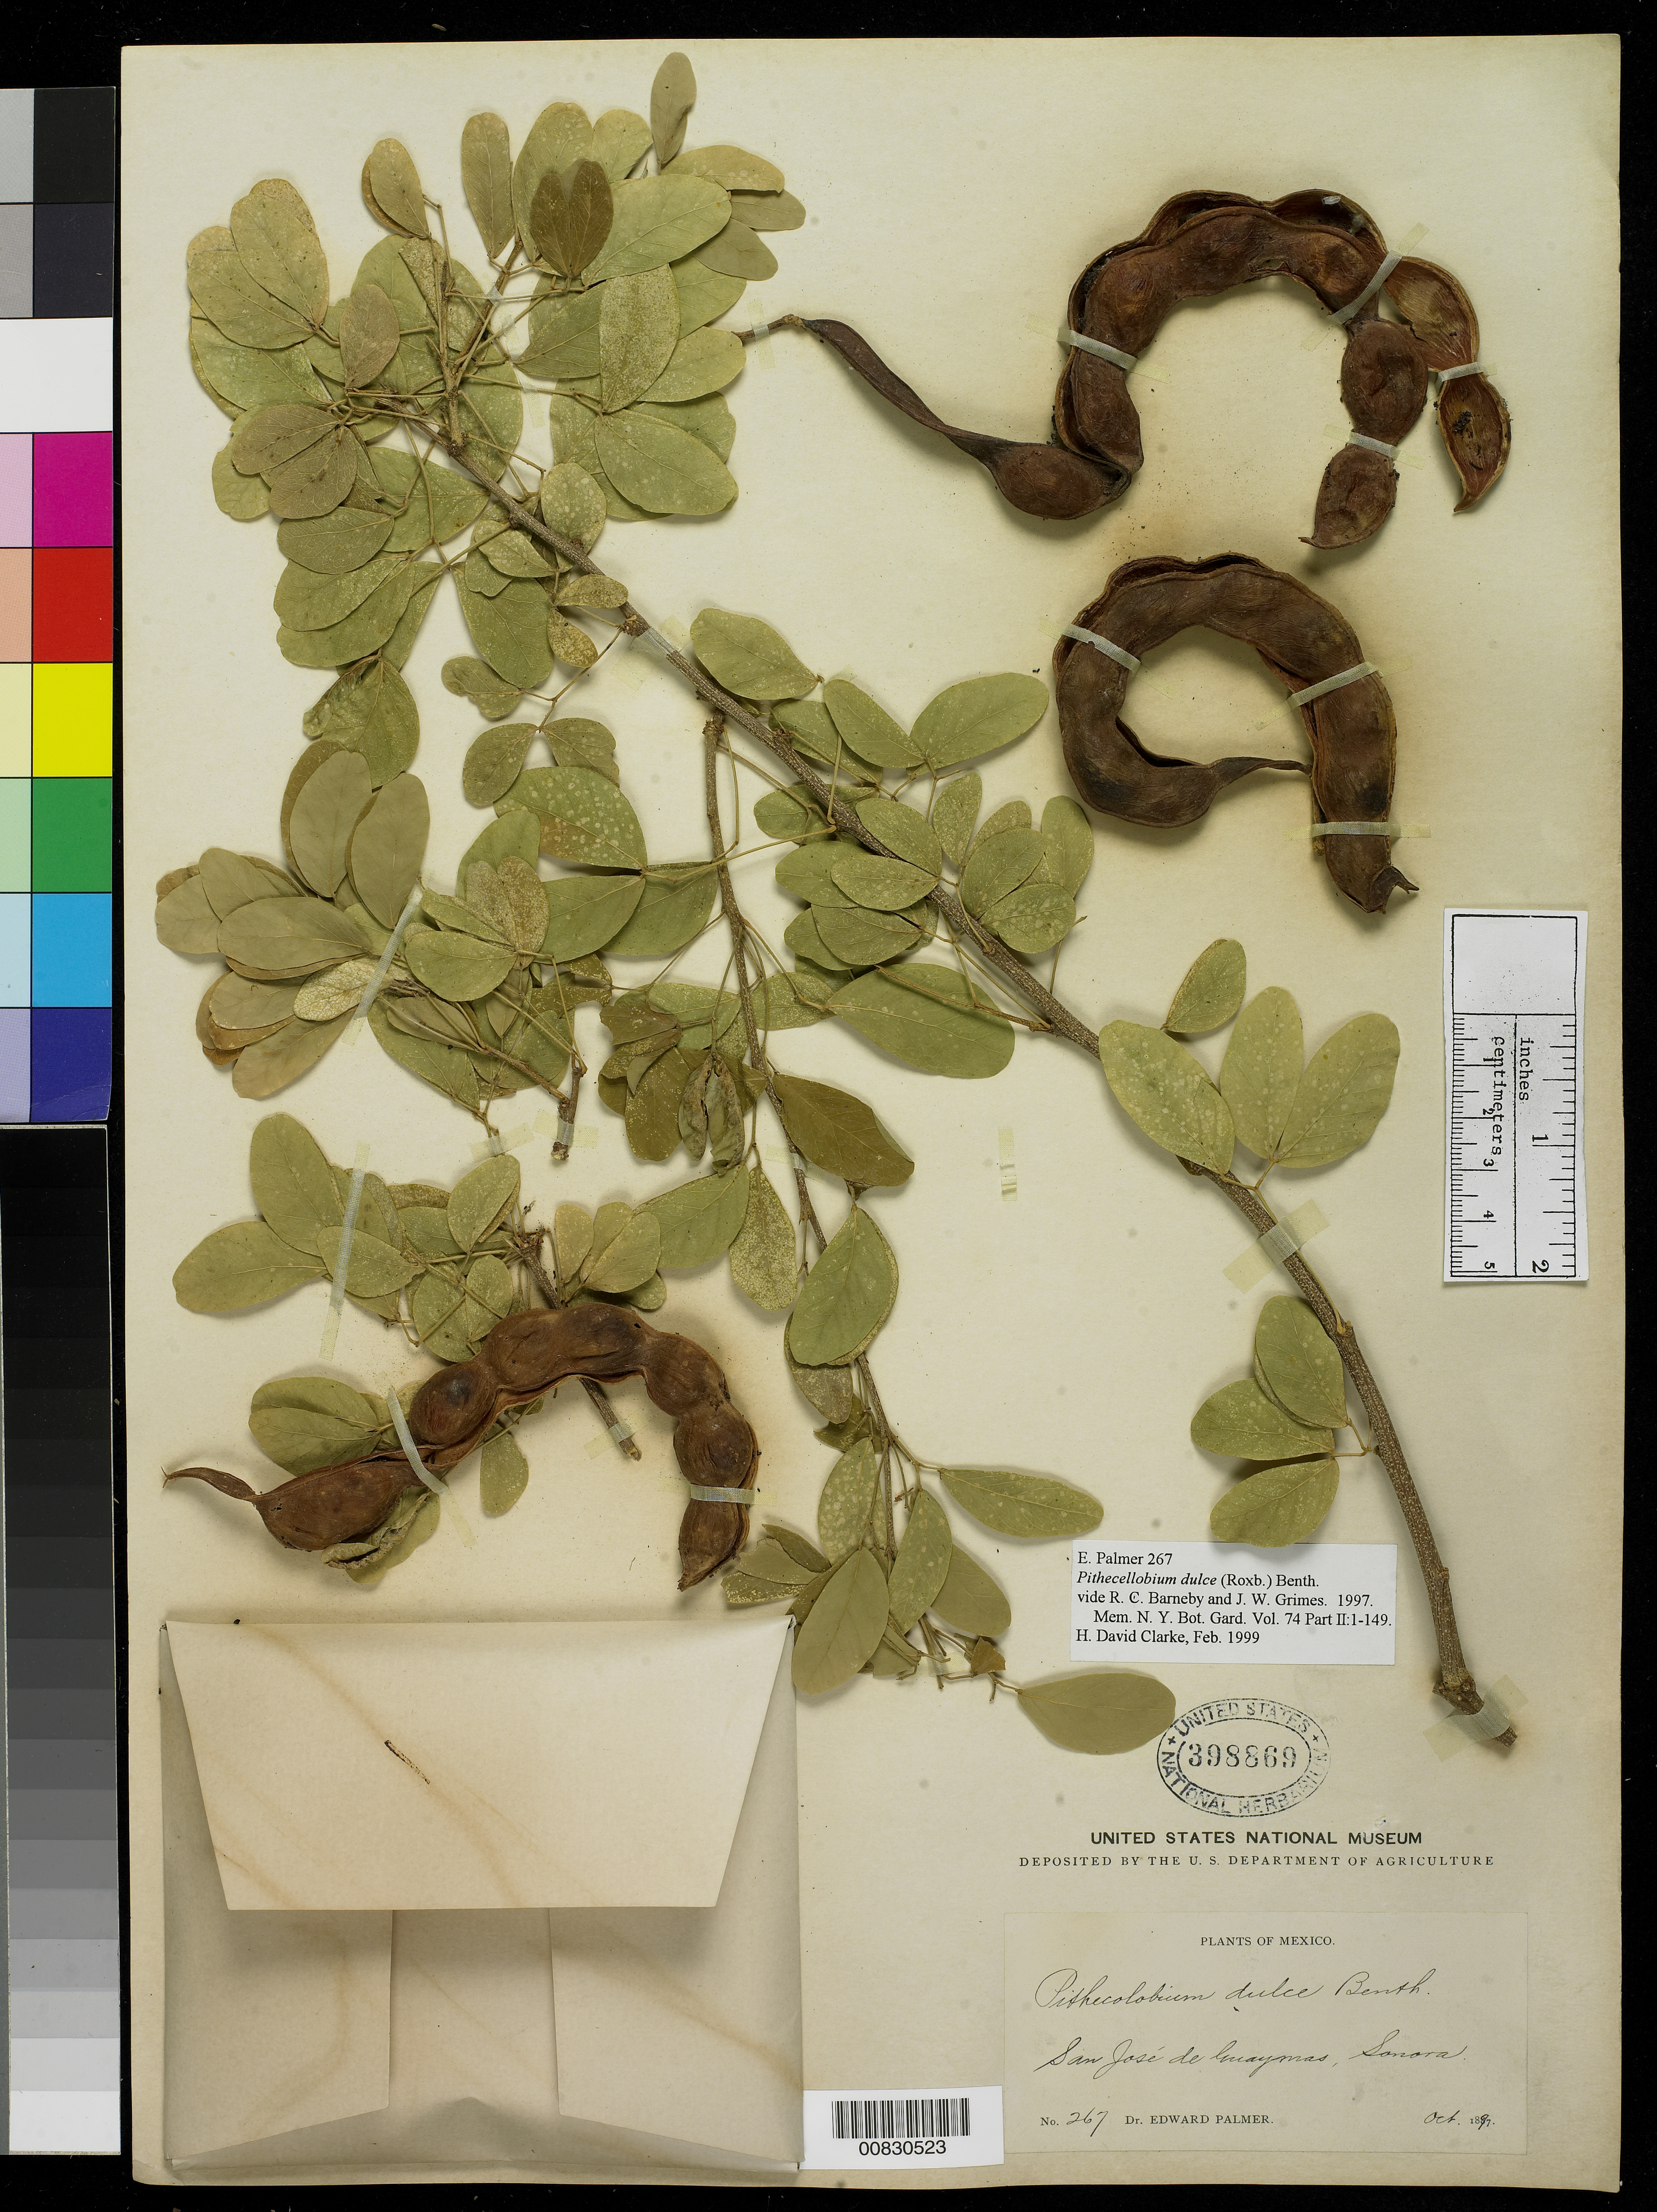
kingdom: Plantae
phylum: Tracheophyta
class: Magnoliopsida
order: Fabales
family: Fabaceae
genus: Pithecellobium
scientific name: Pithecellobium dulce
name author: (Roxb.) Benth.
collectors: E. Palmer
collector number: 267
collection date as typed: Oct 1897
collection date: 1897-10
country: Mexico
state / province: Sonora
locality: San José de Guaymas, Sonora.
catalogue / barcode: US 398869